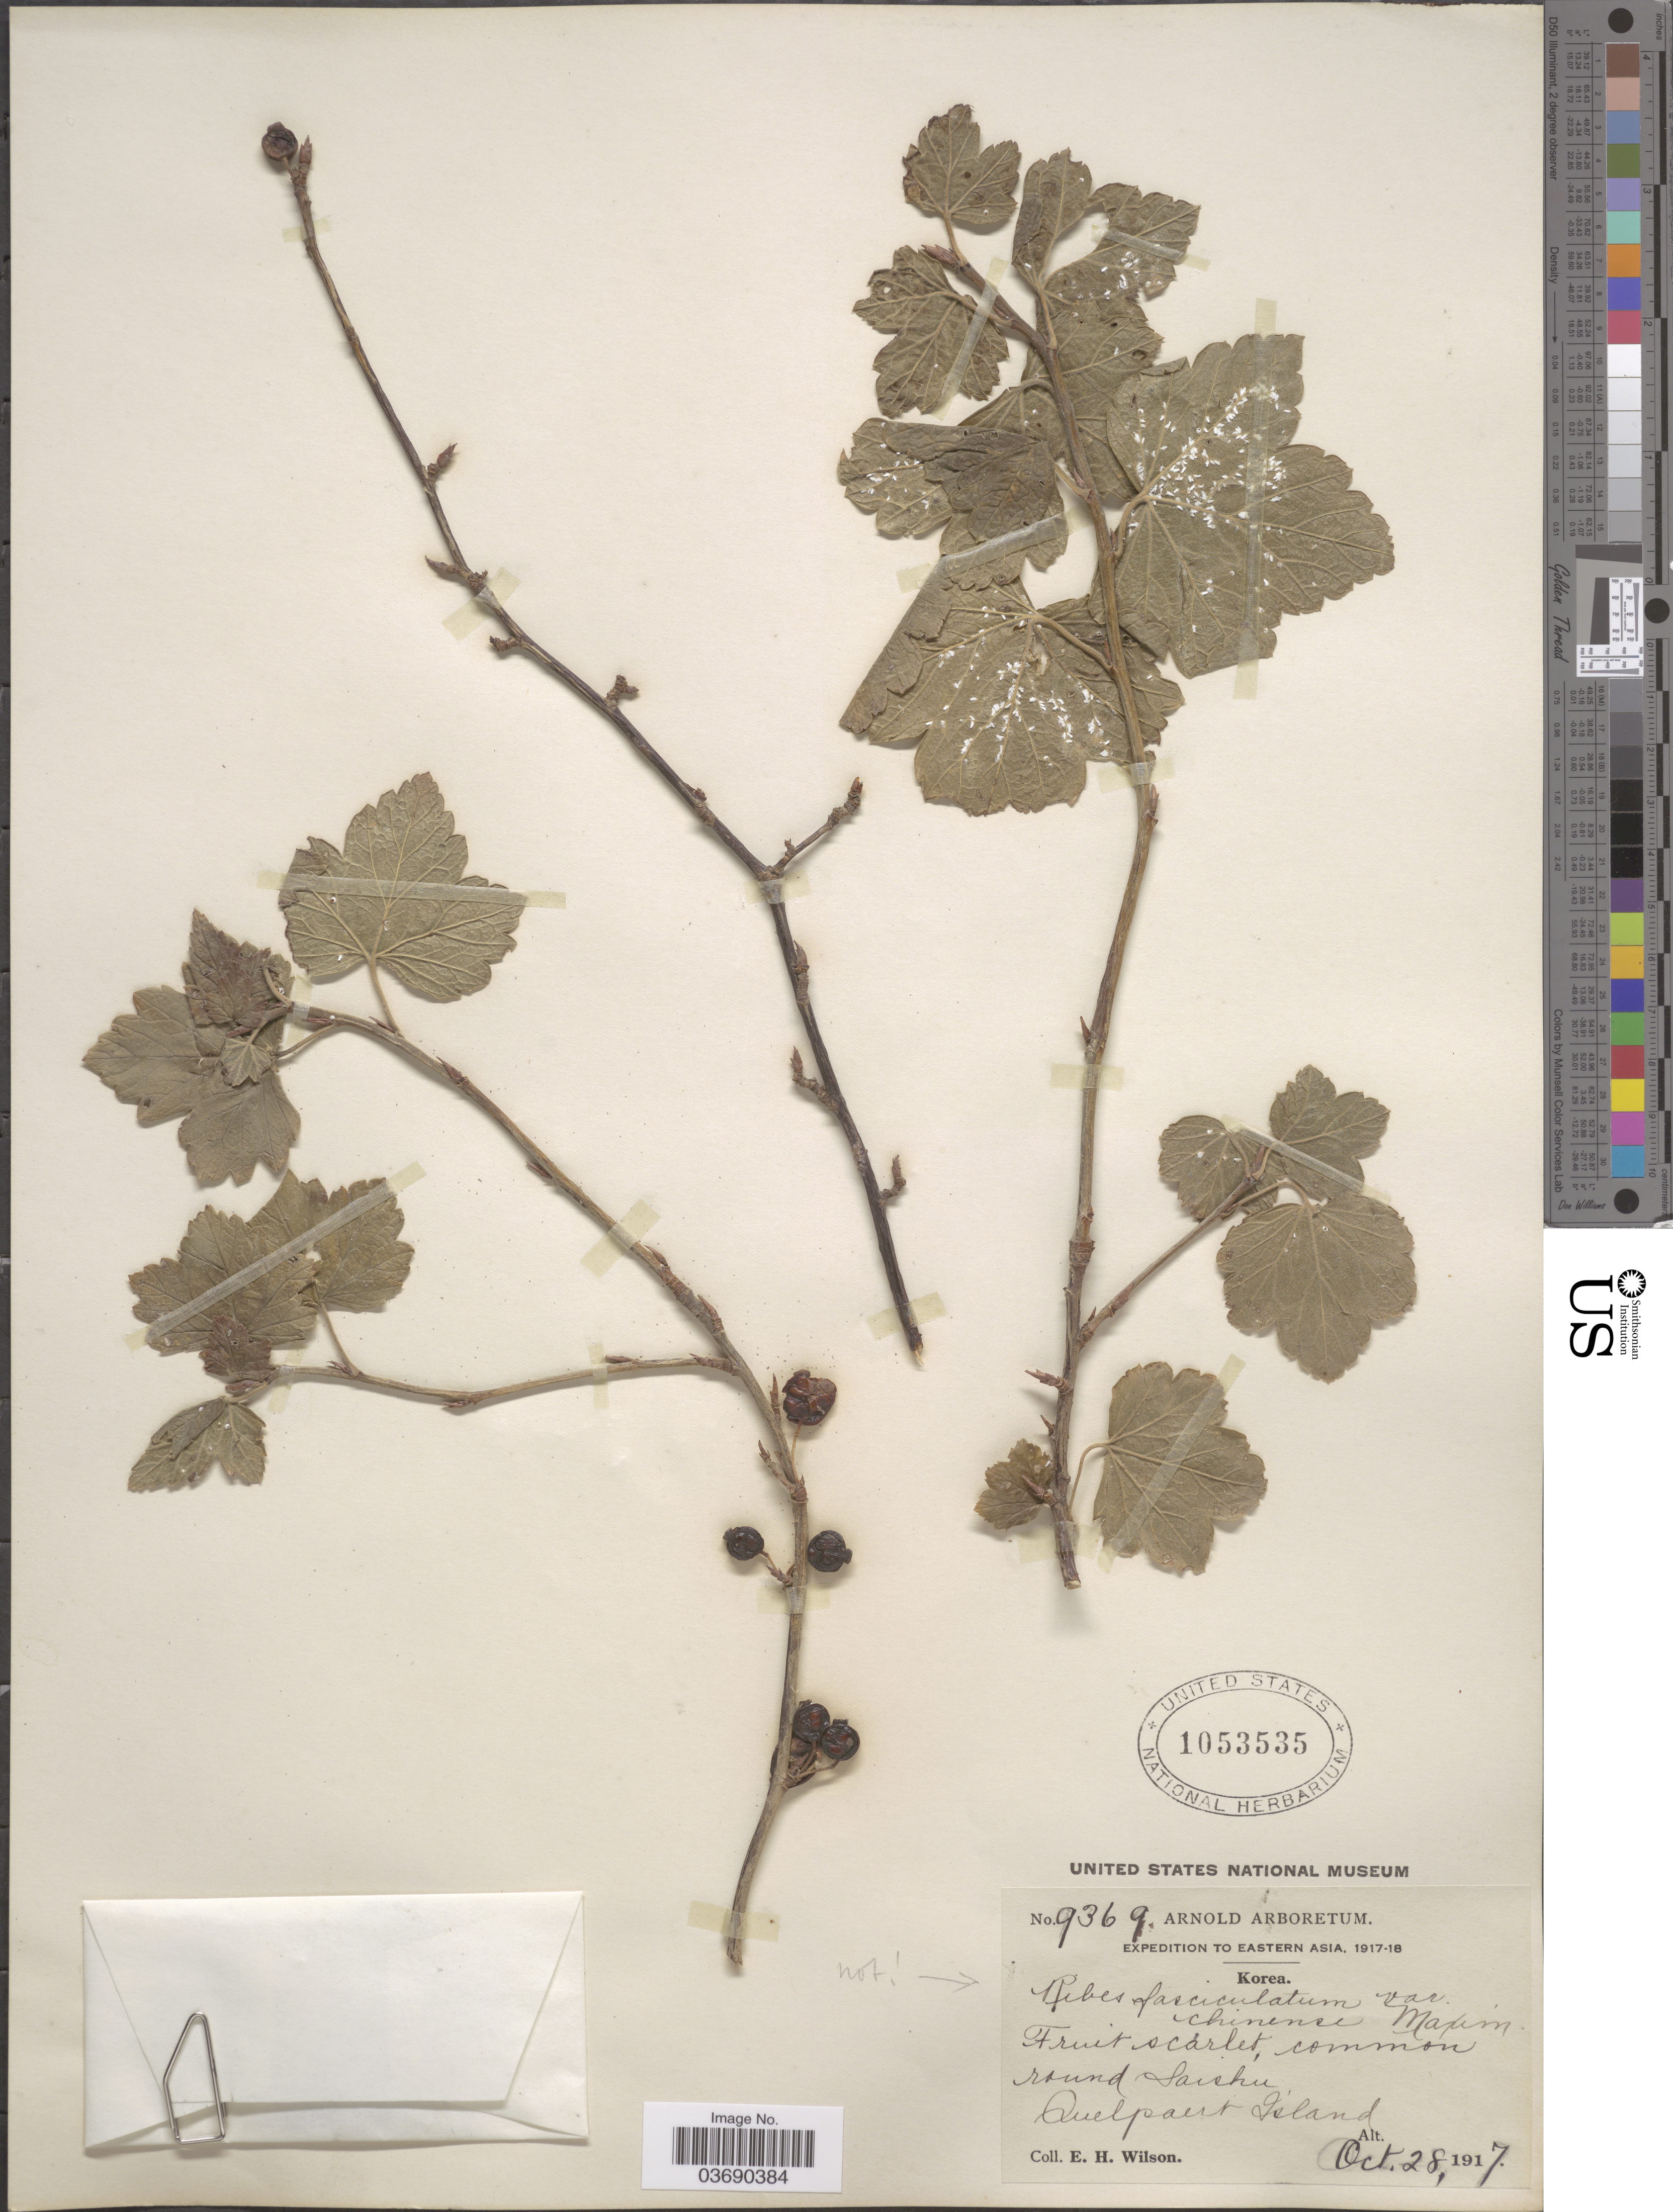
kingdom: Plantae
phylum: Tracheophyta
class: Magnoliopsida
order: Saxifragales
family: Grossulariaceae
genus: Ribes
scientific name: Ribes sp.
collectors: E. Wilson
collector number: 9369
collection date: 1917-10-28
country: South Korea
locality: Eastern Asia. Korea. Quelpaert Island.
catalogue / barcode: US 1053535